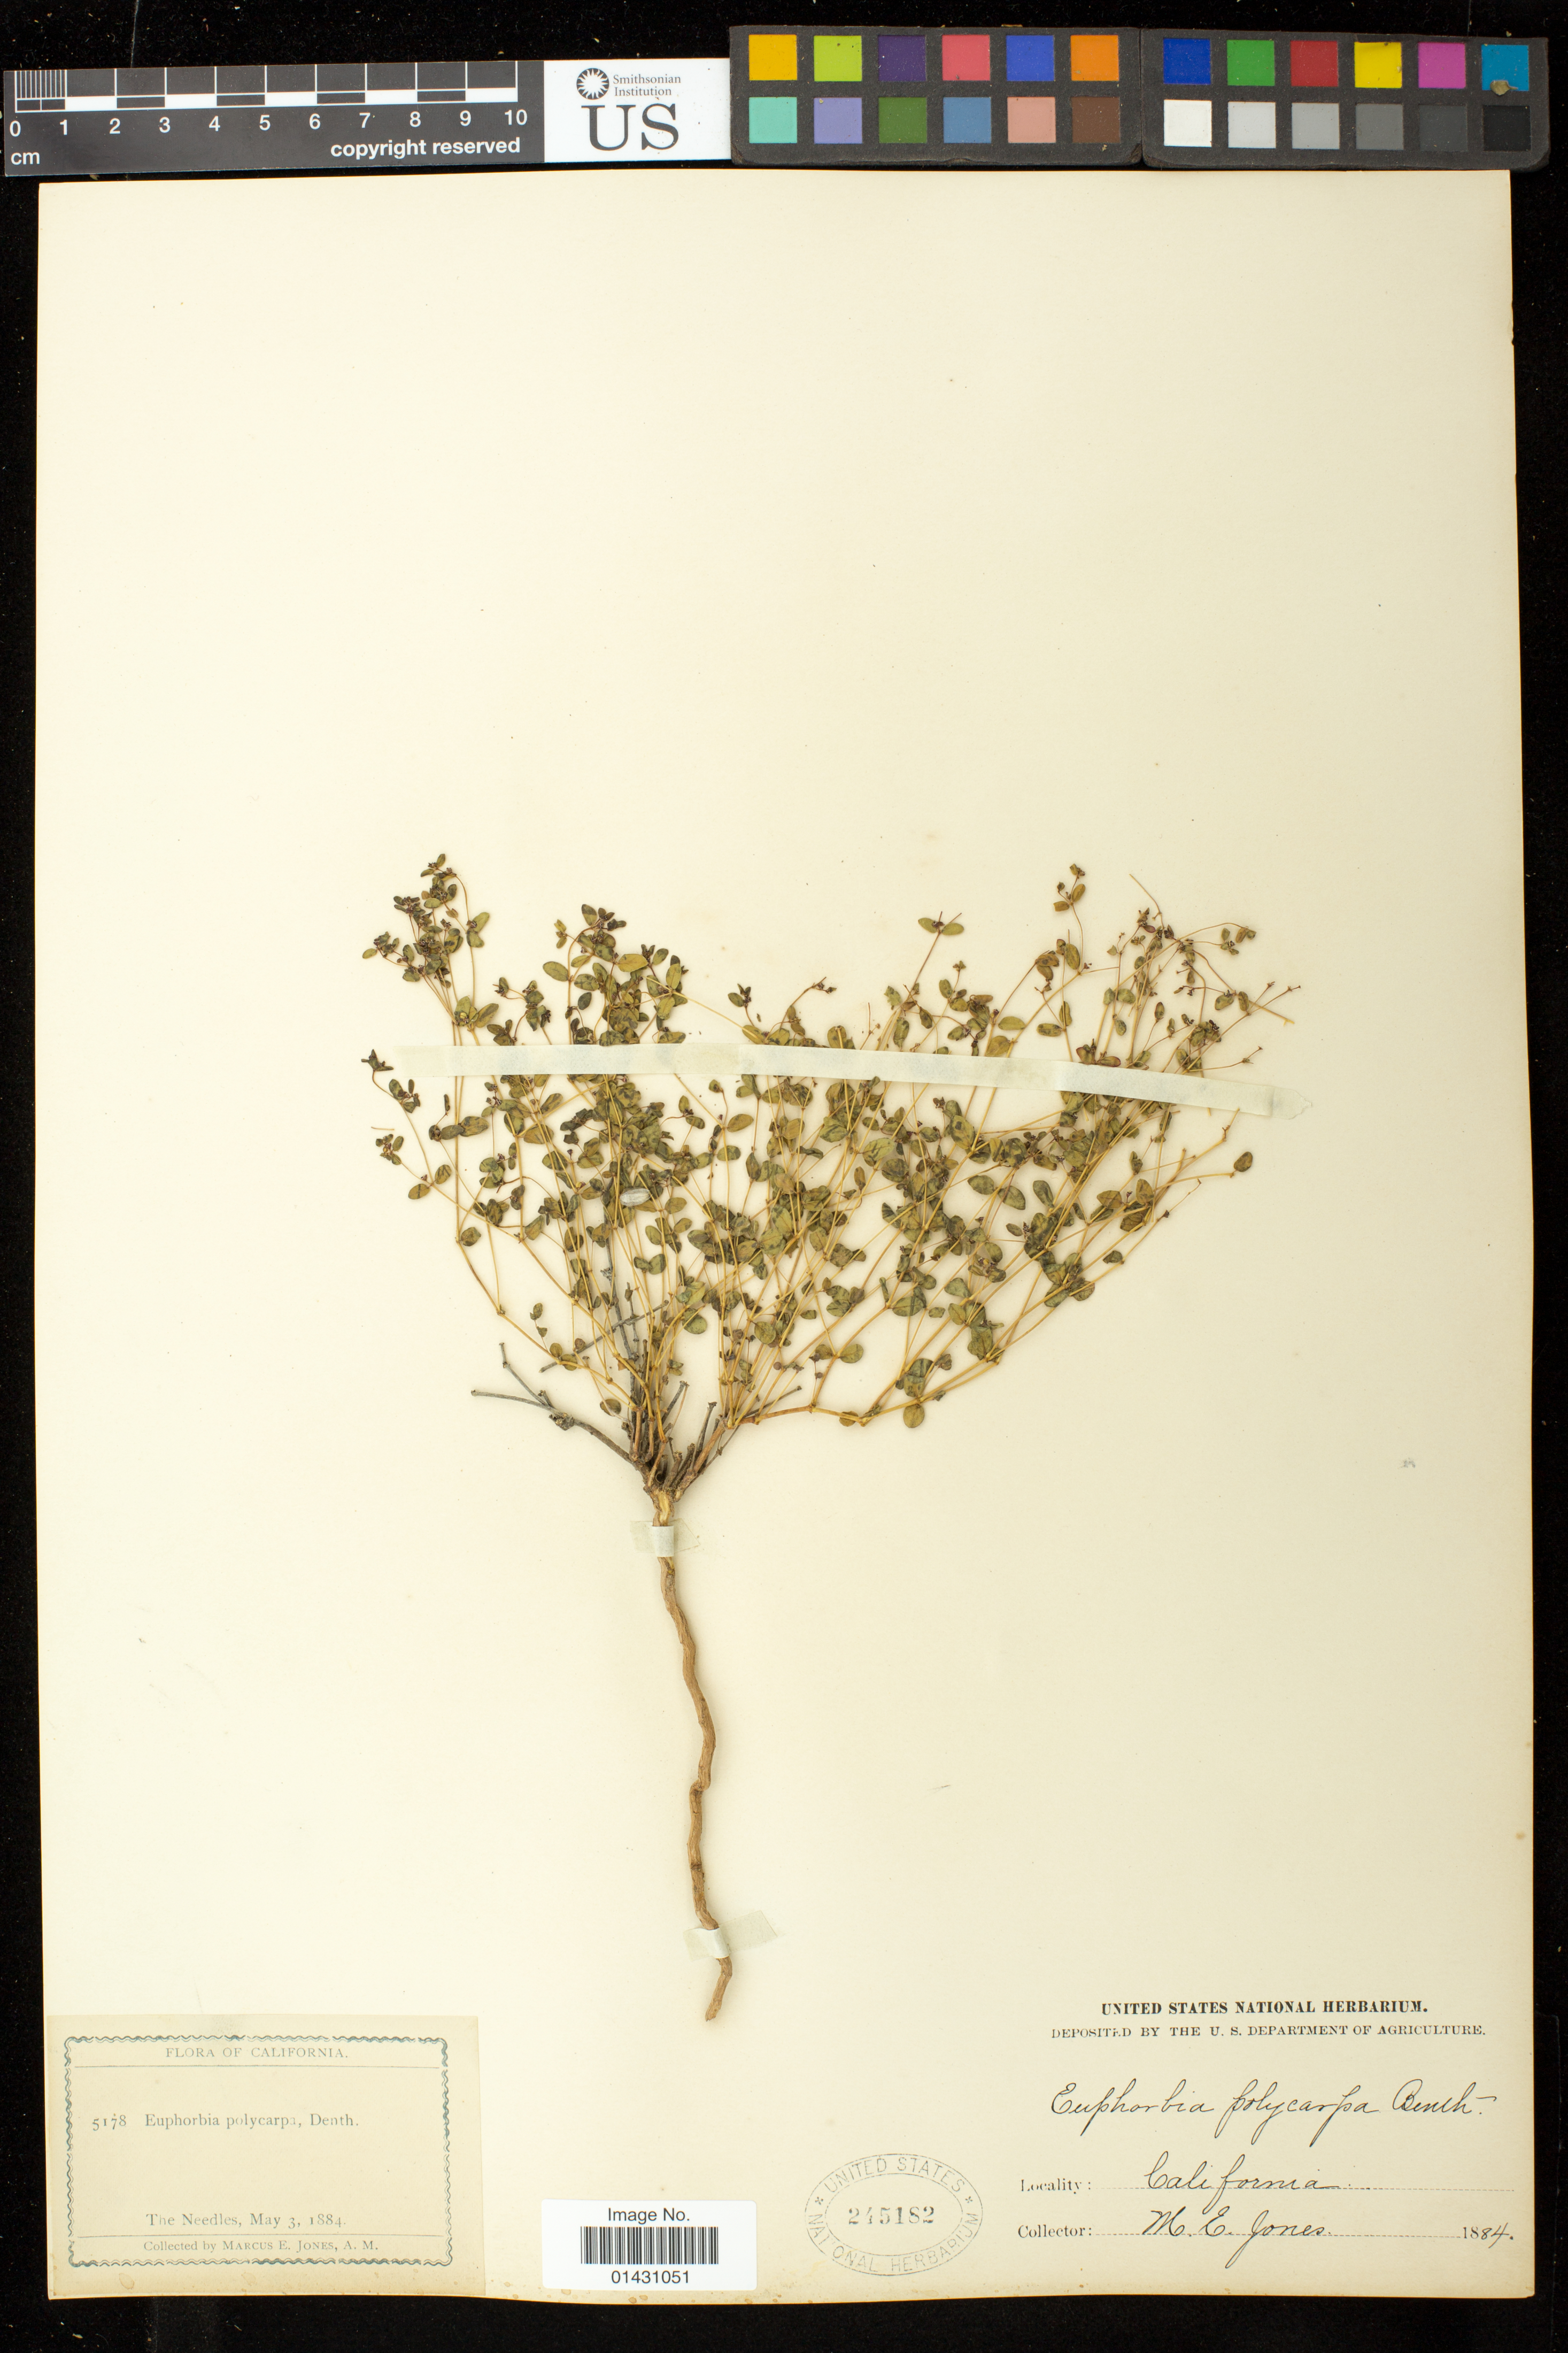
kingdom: Plantae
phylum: Tracheophyta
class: Magnoliopsida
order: Malpighiales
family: Euphorbiaceae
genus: Euphorbia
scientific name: Euphorbia polycarpa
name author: Benth.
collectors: M. E. Jones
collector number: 5178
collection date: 1884-05-03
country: United States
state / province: California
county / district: Tulare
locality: The Needles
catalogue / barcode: US 245182